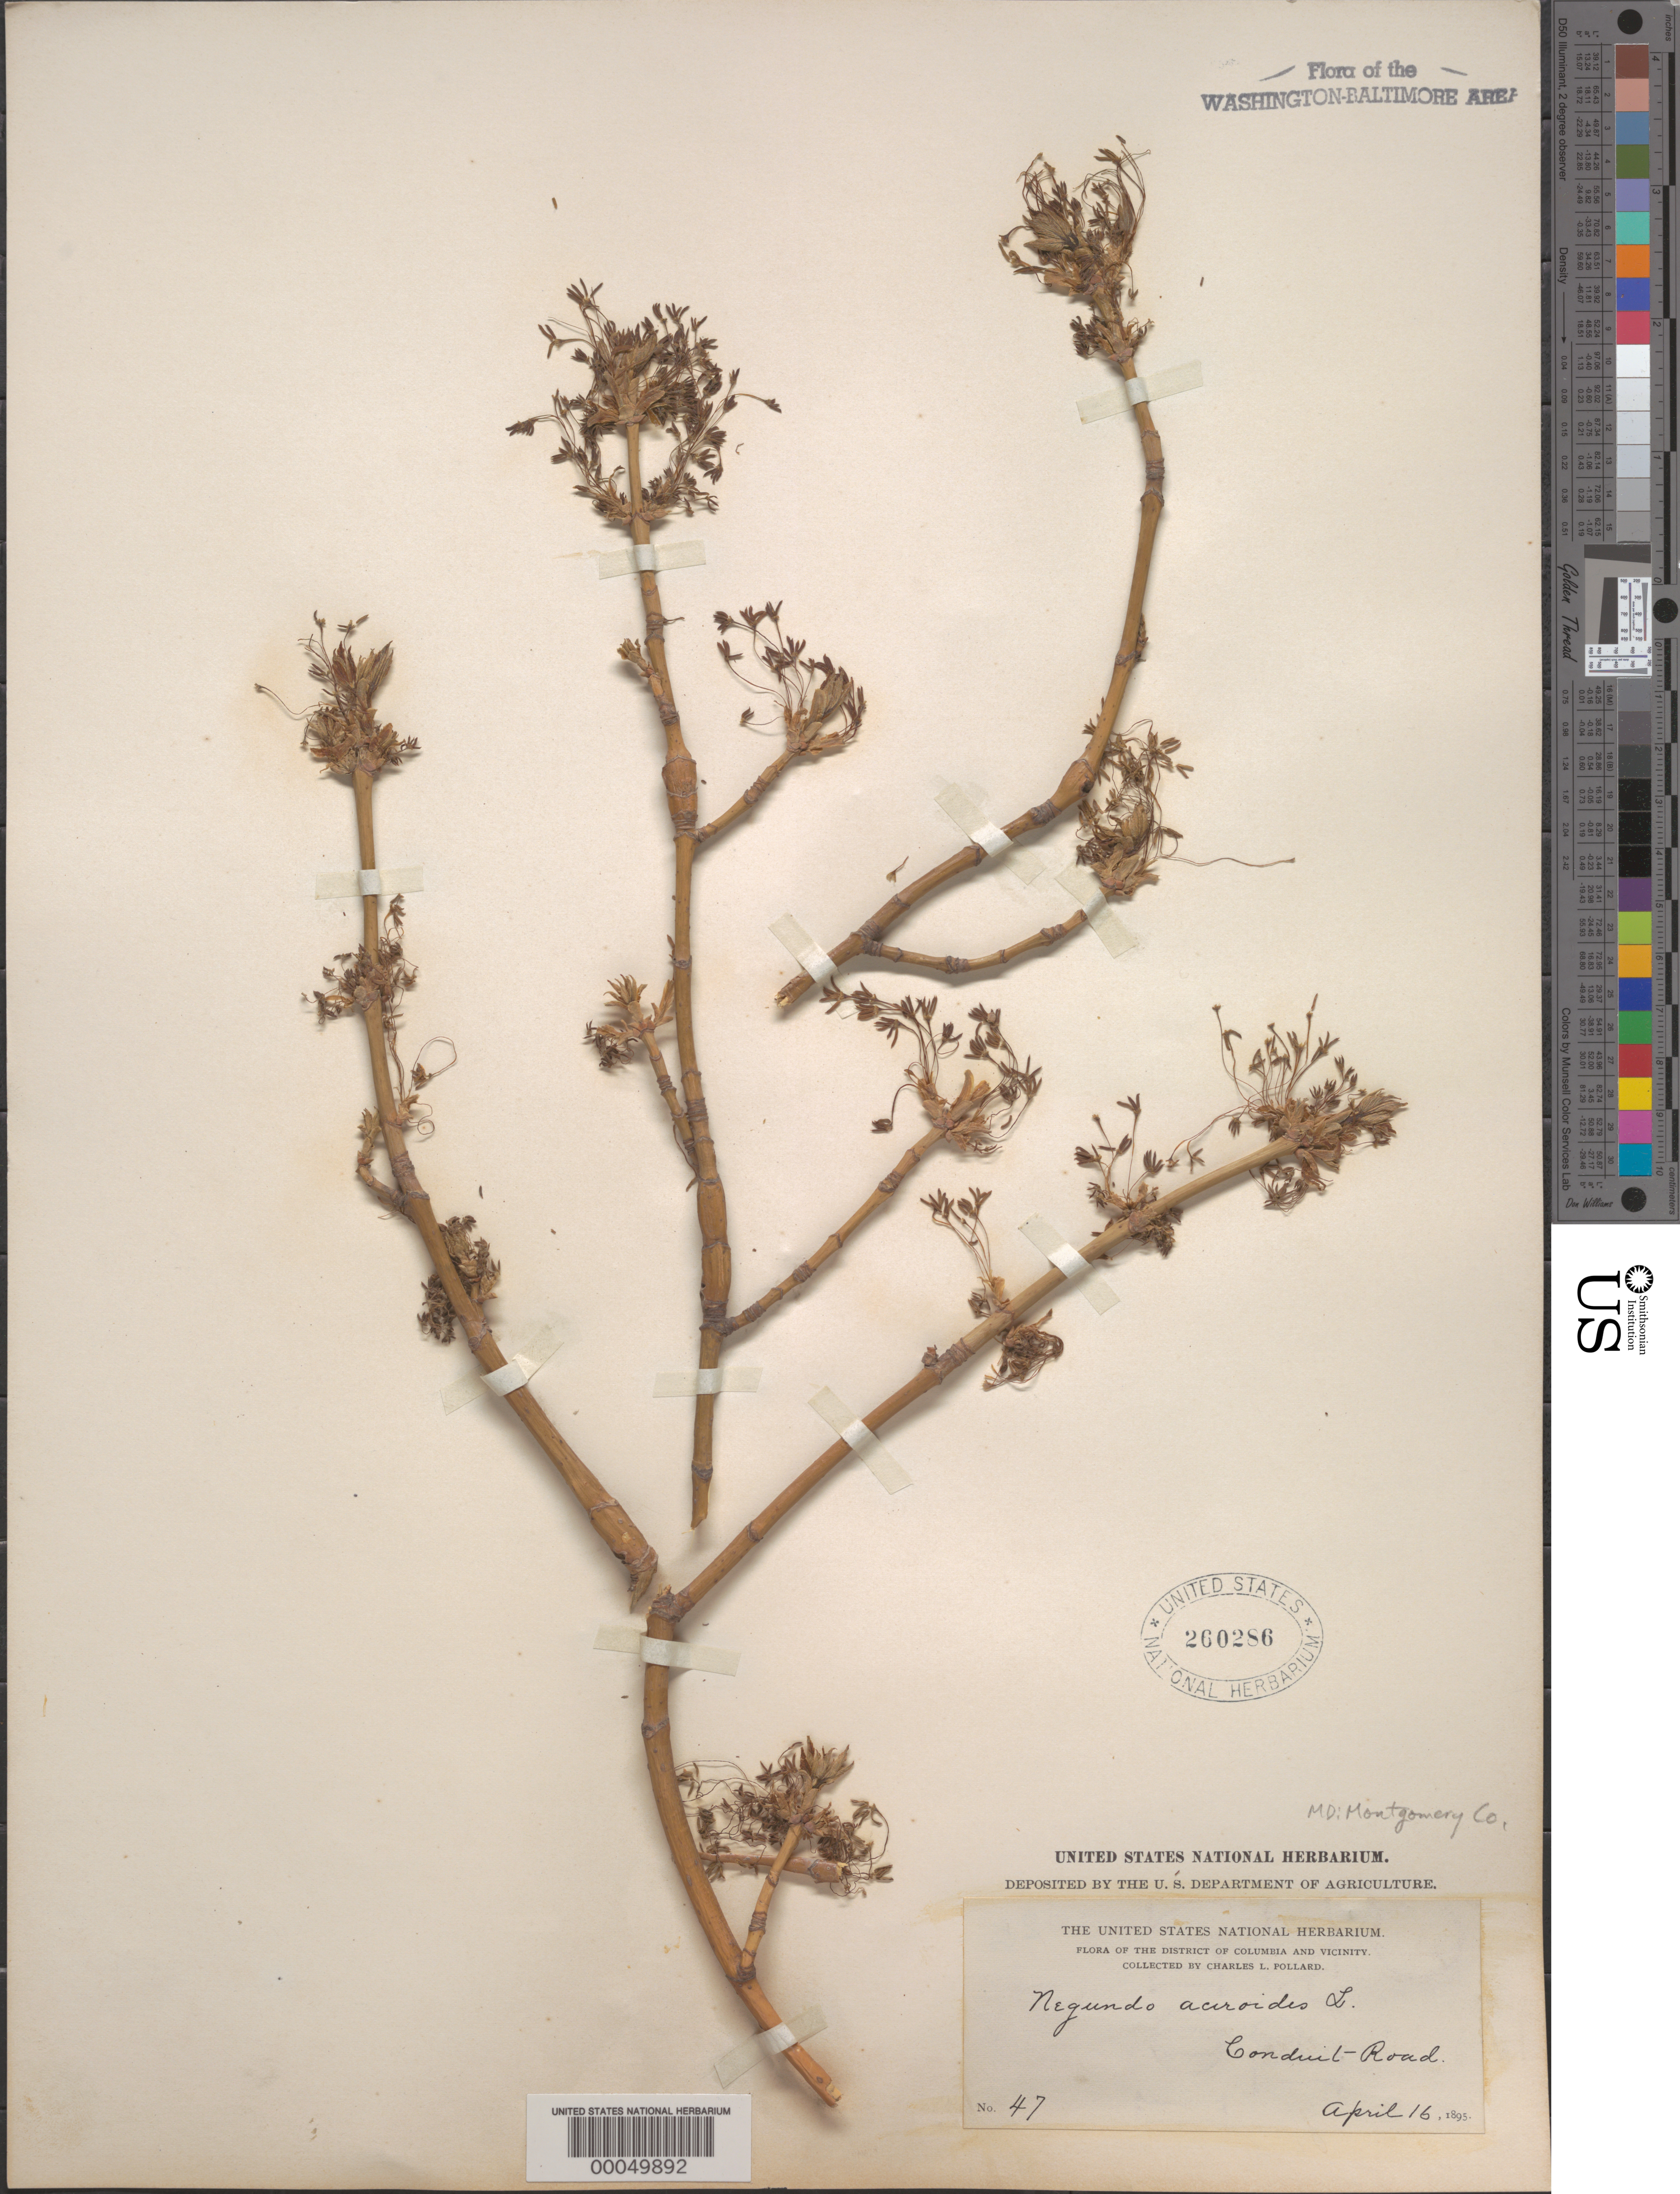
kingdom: Plantae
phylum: Tracheophyta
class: Magnoliopsida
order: Sapindales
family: Sapindaceae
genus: Acer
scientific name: Acer negundo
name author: L.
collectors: C. L. Pollard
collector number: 47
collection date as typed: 16 Apr 1895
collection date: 1895-04-16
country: United States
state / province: Maryland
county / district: Montgomery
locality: Conduit Road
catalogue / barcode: US 260286